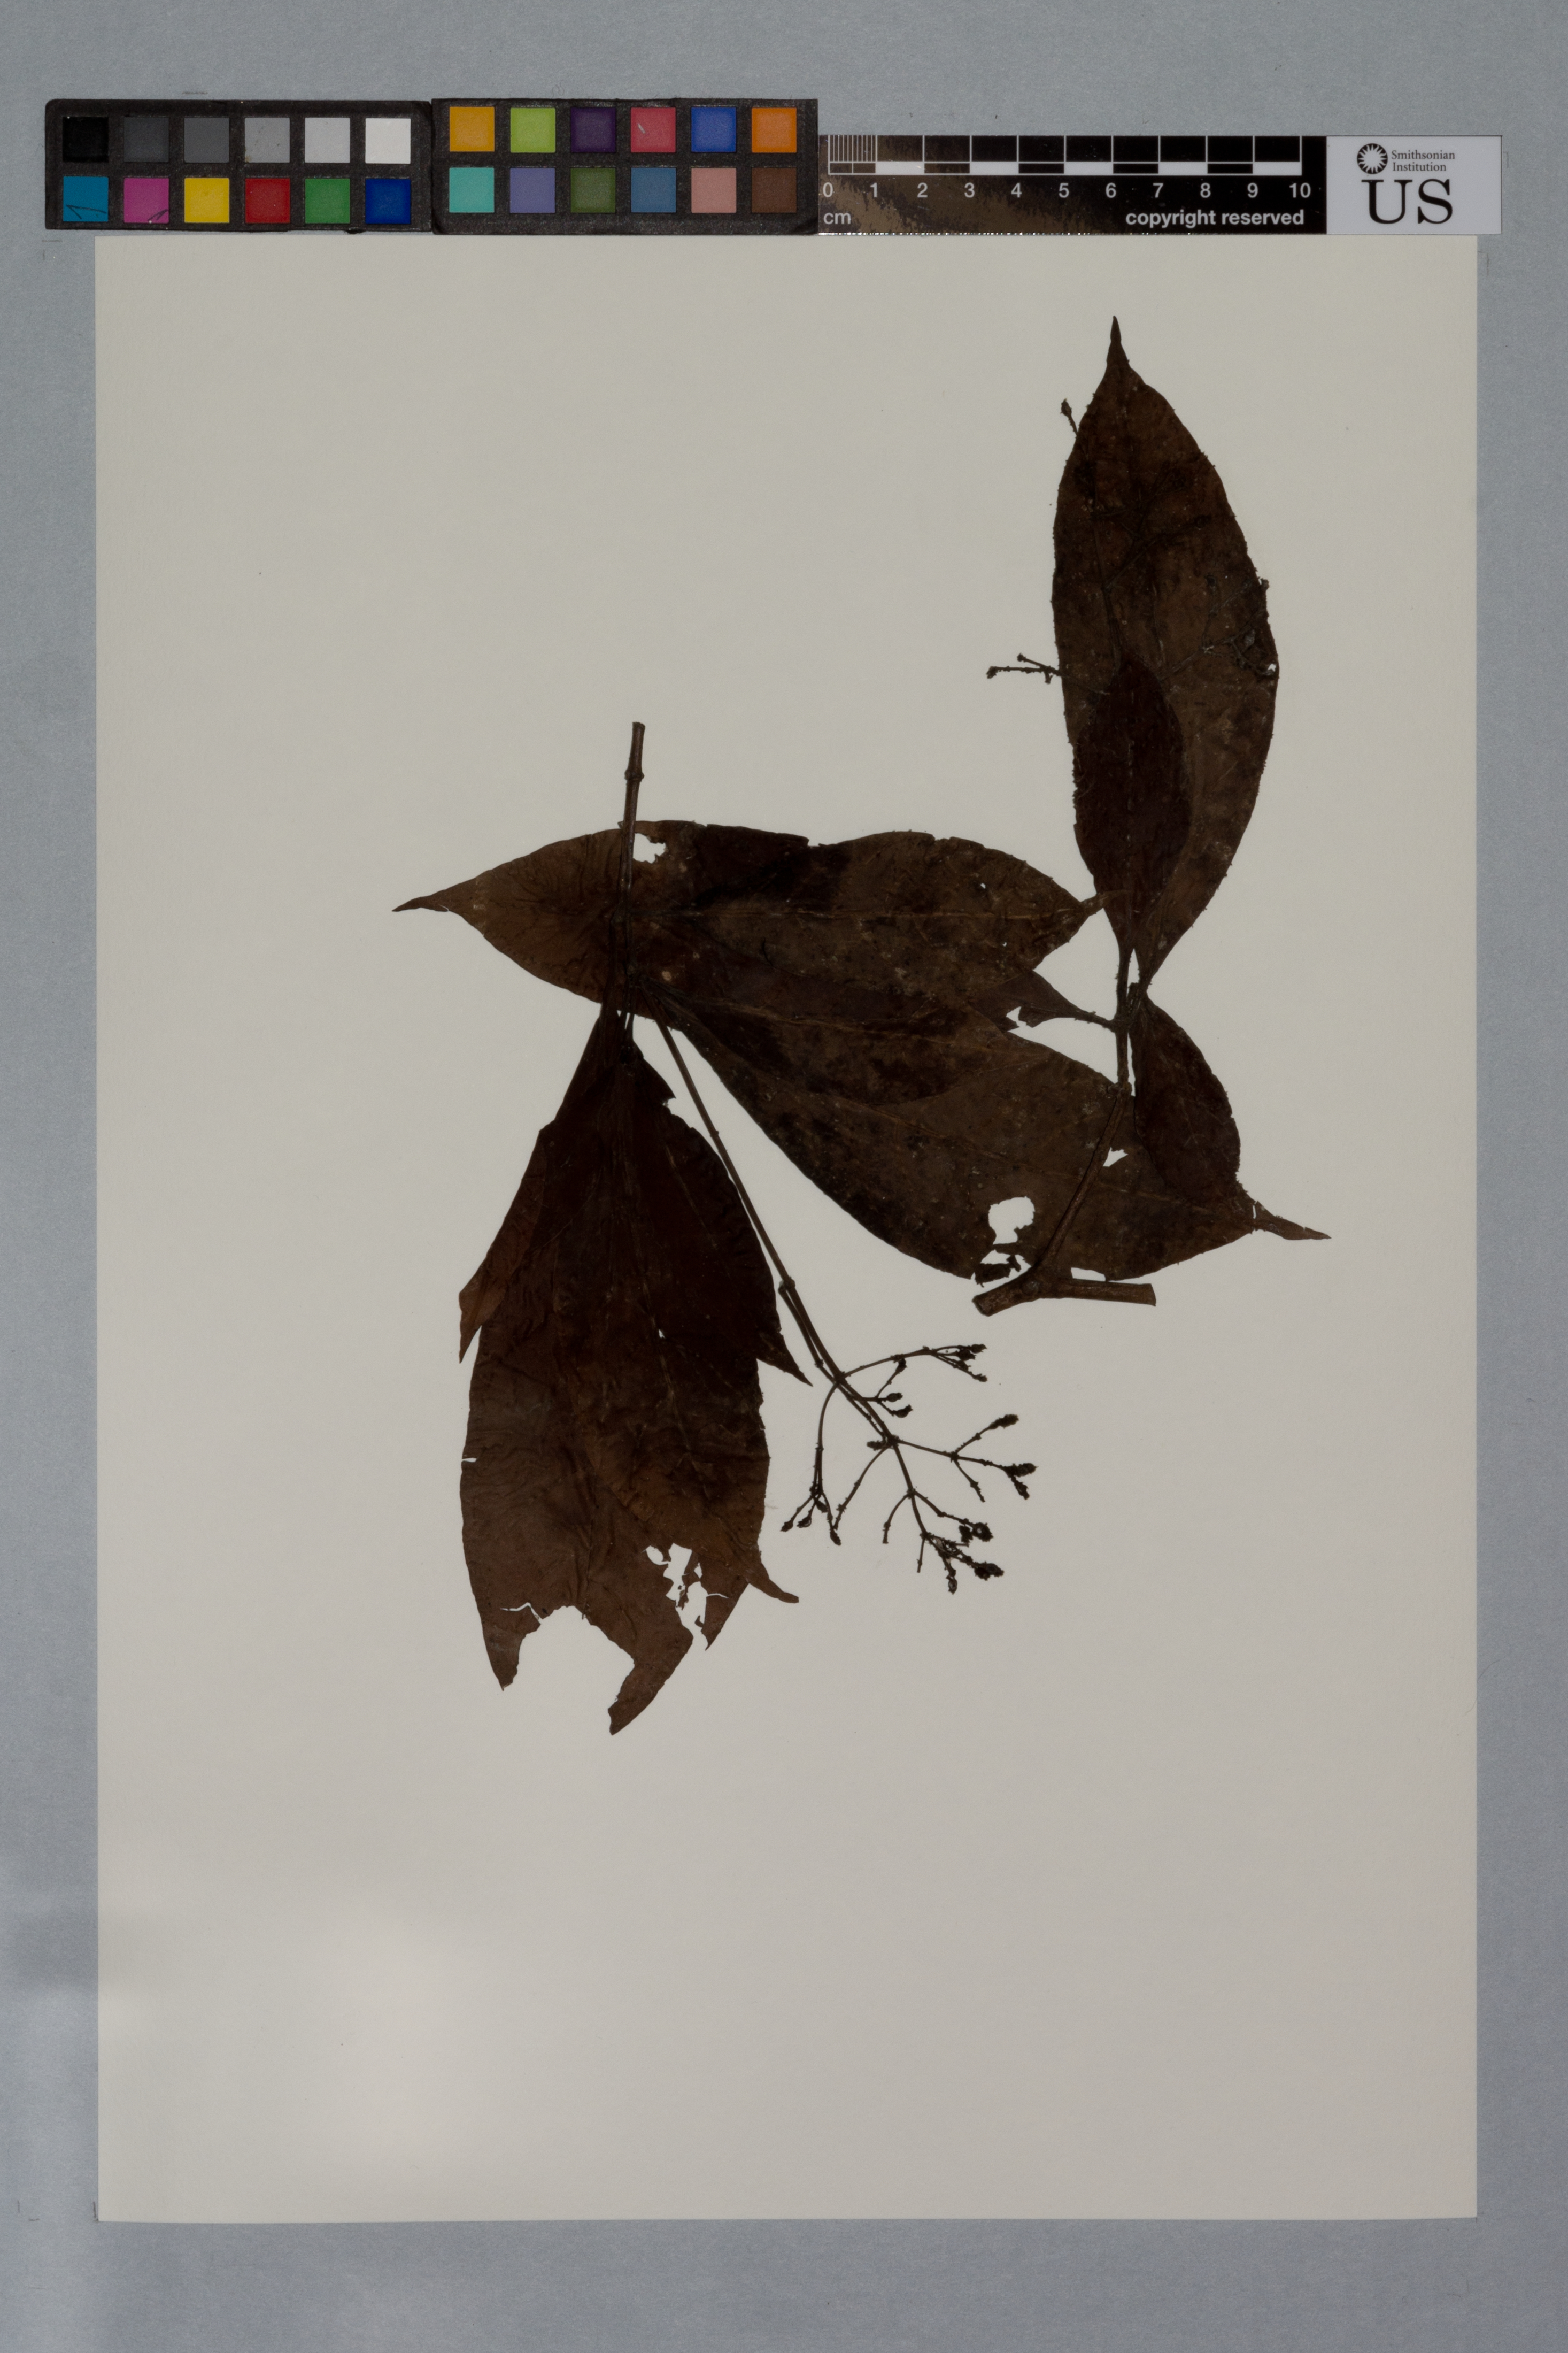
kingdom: Plantae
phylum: Tracheophyta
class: Magnoliopsida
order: Gentianales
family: Rubiaceae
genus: Psychotria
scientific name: Psychotria mapourioides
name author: DC.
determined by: Taylor, Charlotte M.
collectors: H. D. Clarke, R. Williams, C. Perry, E. Tripp & J. Kelly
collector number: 8941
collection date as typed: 4 June 2001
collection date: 2001-06-04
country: Guyana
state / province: Potaro-Siparuni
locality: Mt. Ayanganna, east face, base of first of three escarpments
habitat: Dense forest on brown sandy clay & laterite, with Micrandra, Dicymbe & Xylopia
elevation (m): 712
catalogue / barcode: US 3446061